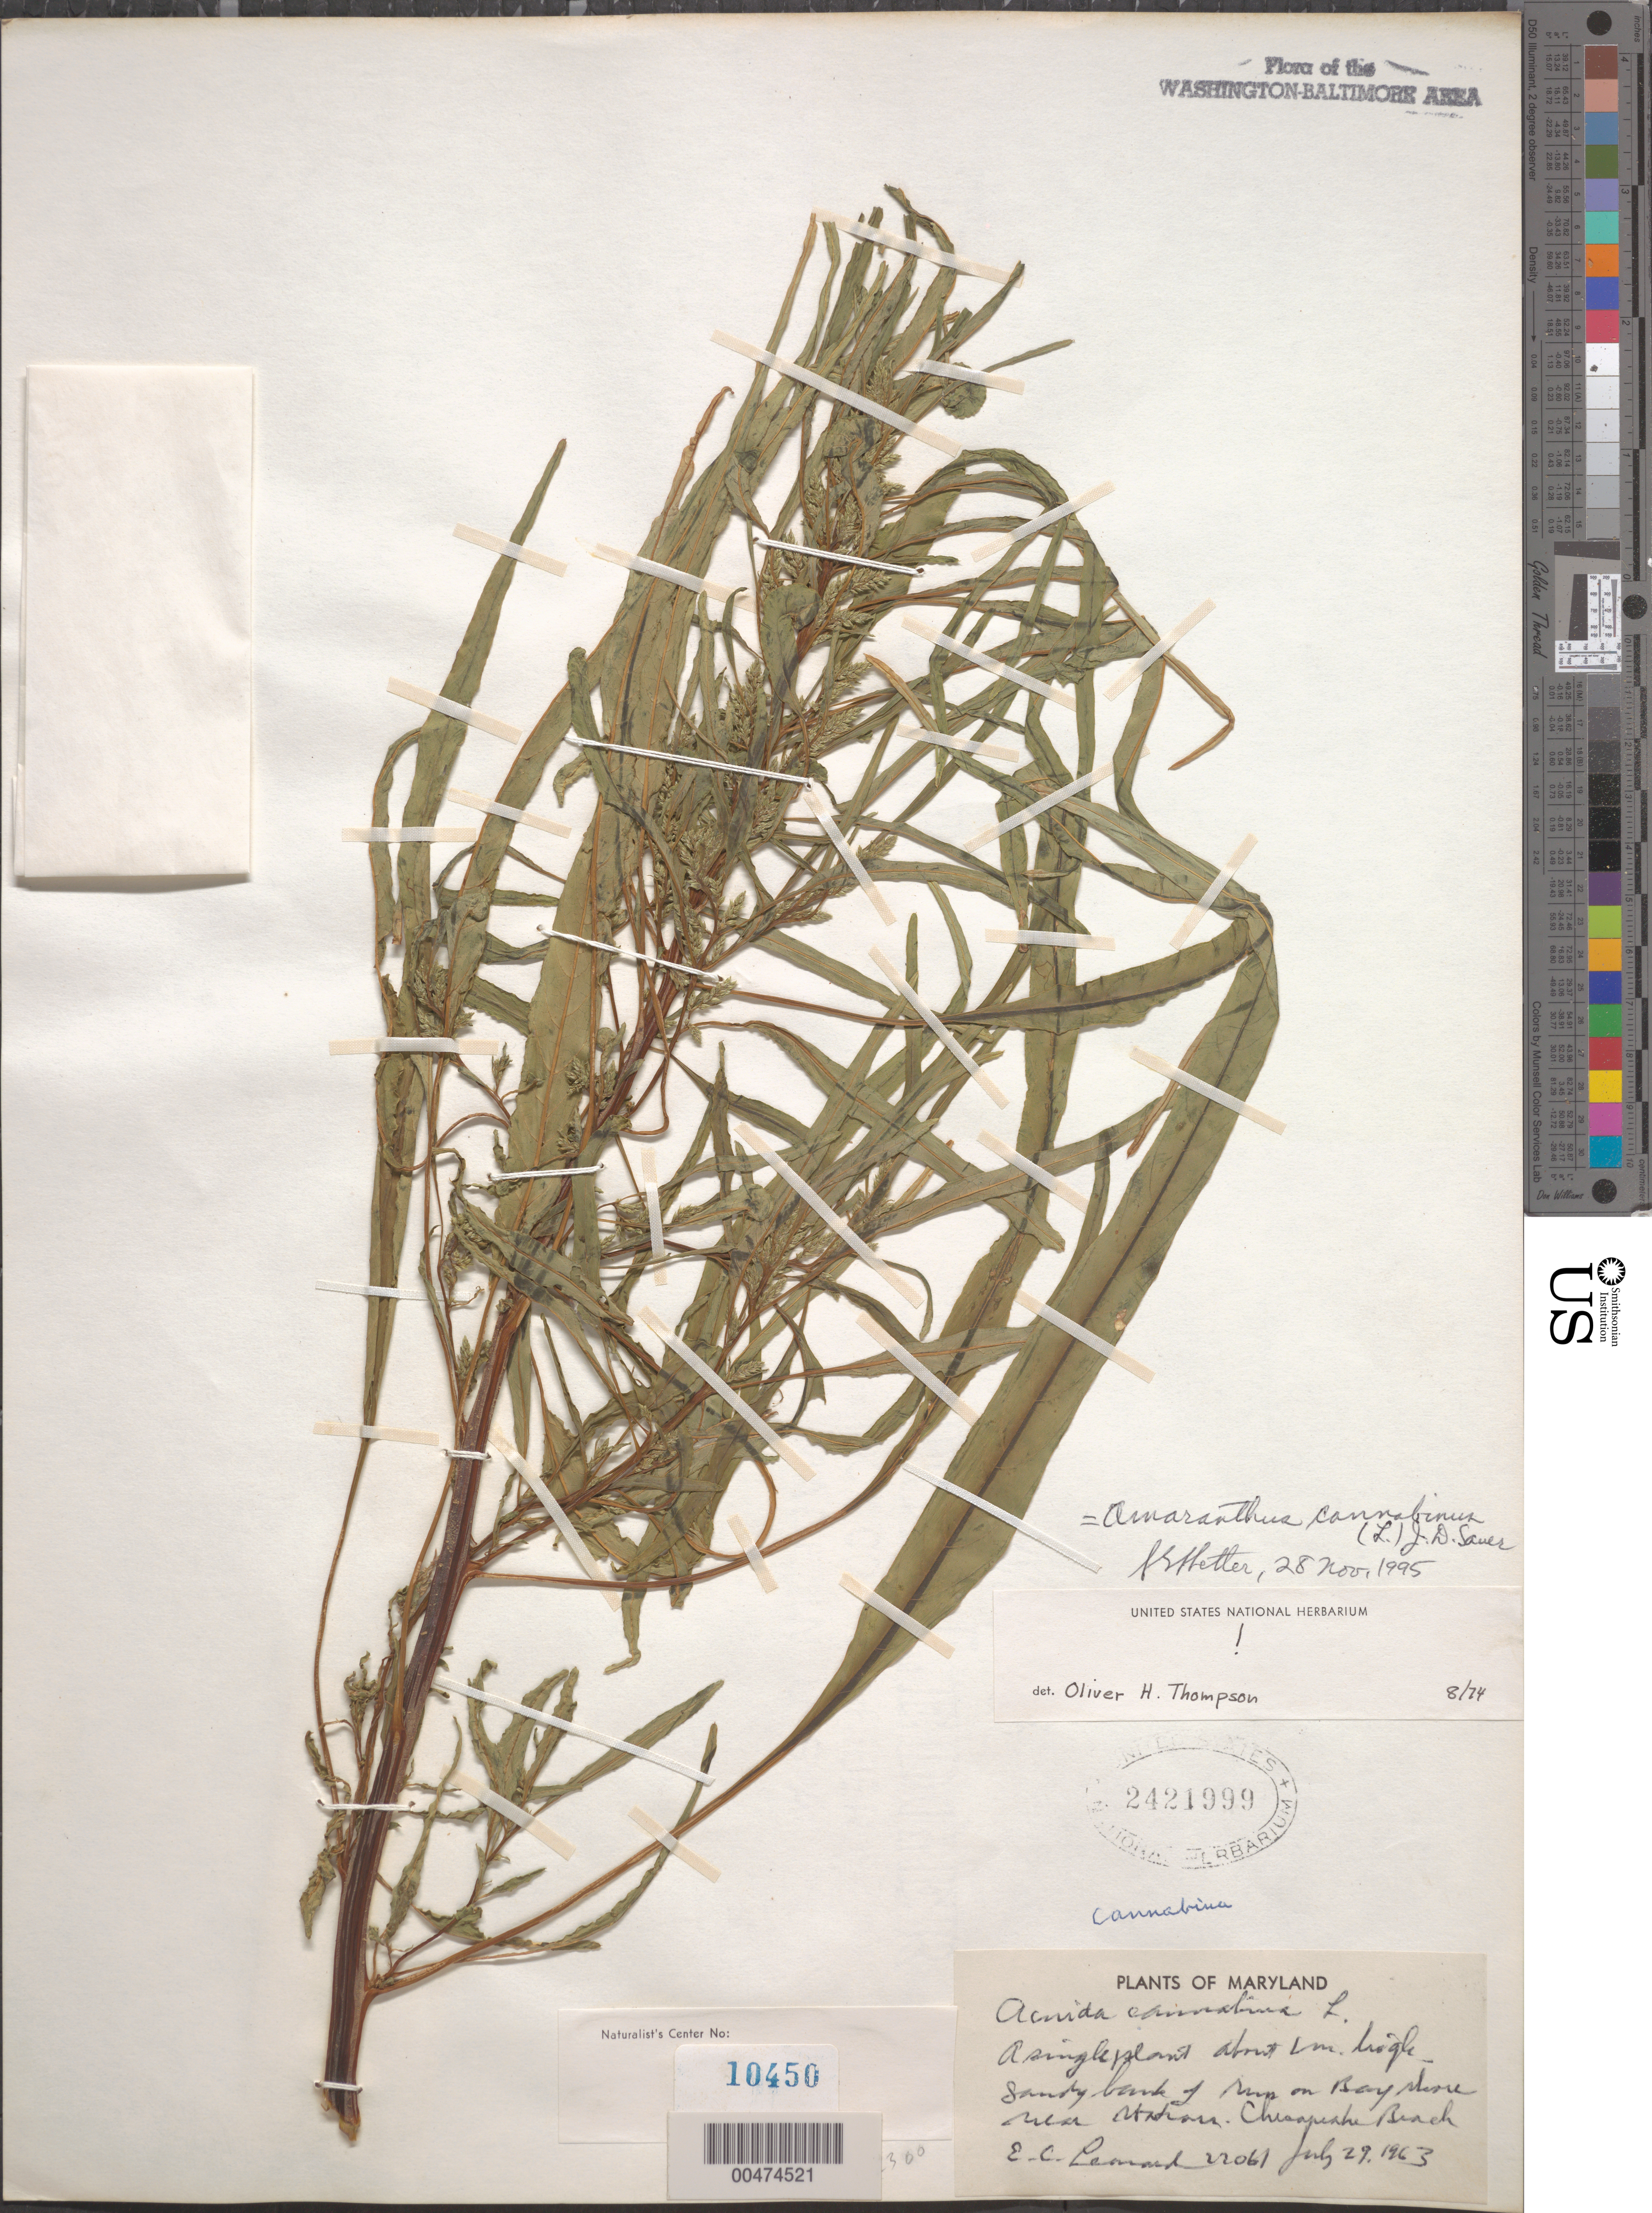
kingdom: Plantae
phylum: Tracheophyta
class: Magnoliopsida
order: Caryophyllales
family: Amaranthaceae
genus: Amaranthus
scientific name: Amaranthus cannabinus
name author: (L.) E.G. F. Sauer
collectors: E. C. Leonard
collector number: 22061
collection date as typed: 29 Jul 1963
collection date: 1963-07-29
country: United States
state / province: Maryland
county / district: Calvert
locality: On Bay shore near Station, Chesapeake Beach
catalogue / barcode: US 2421999